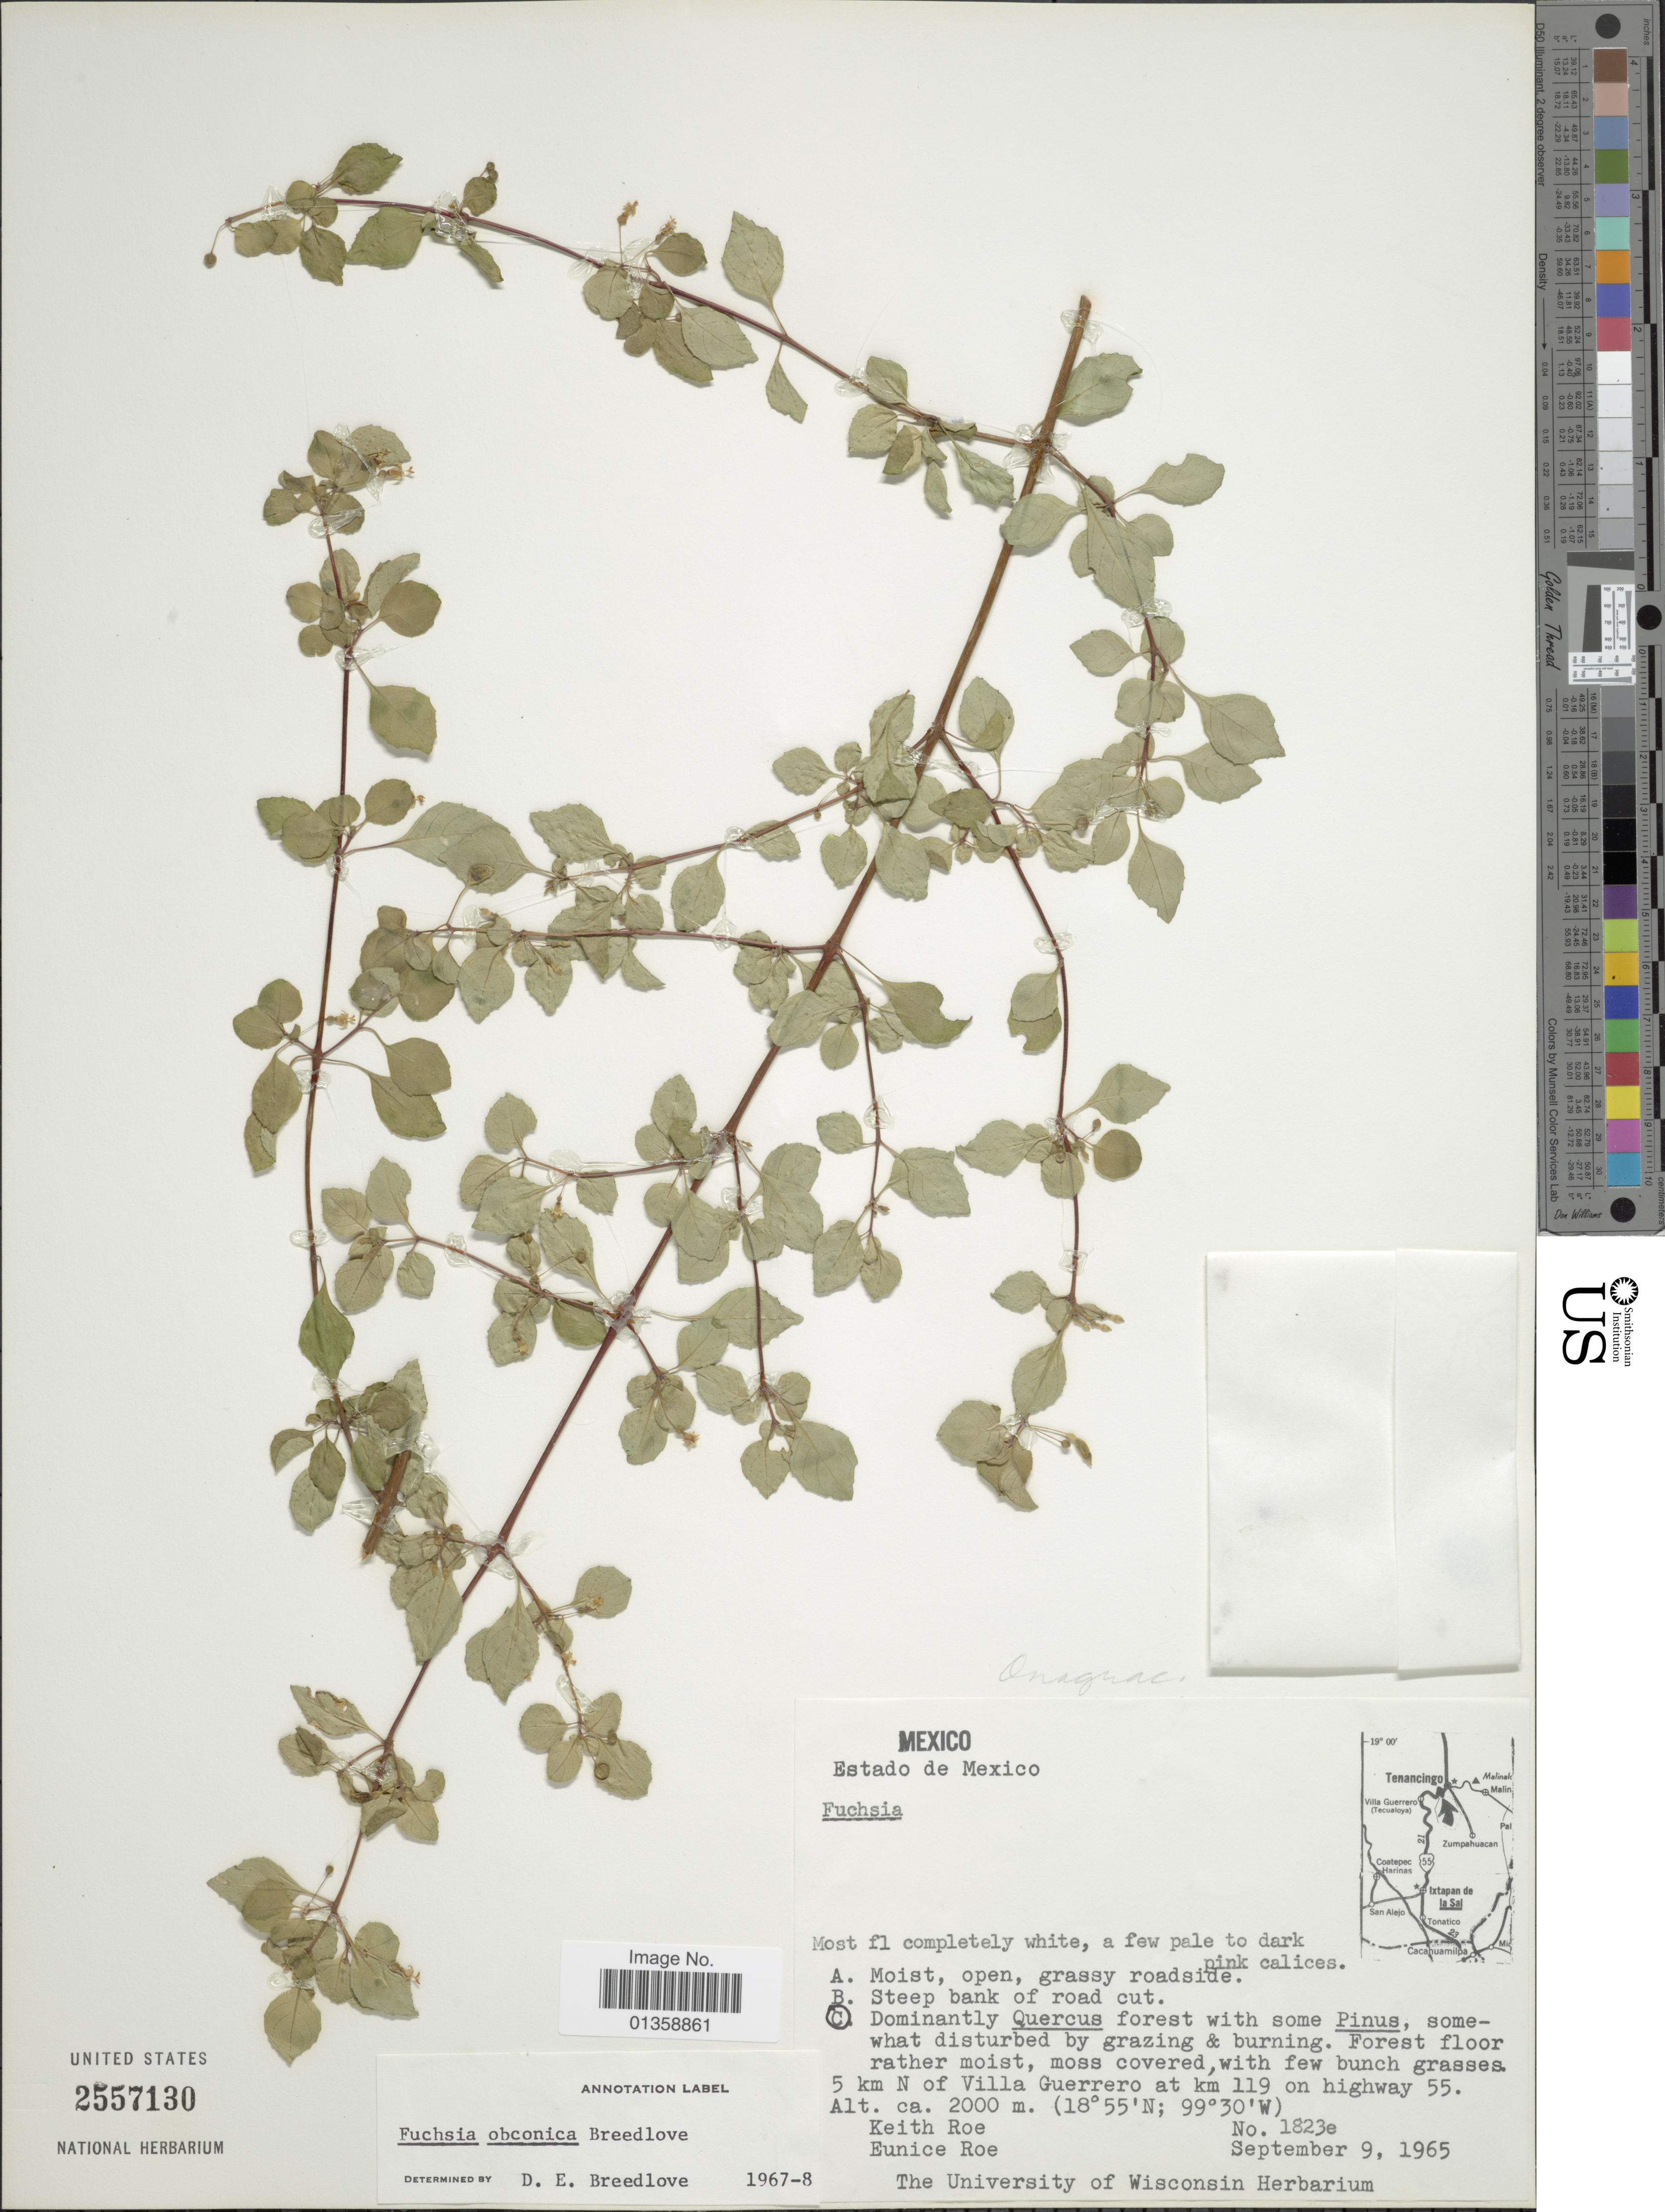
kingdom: Plantae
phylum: Tracheophyta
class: Magnoliopsida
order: Myrtales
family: Onagraceae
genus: Fuchsia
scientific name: Fuchsia obconica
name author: Breedlove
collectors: K. E. Roe & E. Roe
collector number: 1823e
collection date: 1965-09-09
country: Mexico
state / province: Guerrero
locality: Estado de Mexico, 5 km N of Villa Guerrero at km 119 on highway 55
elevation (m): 2000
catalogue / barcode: US 2557130